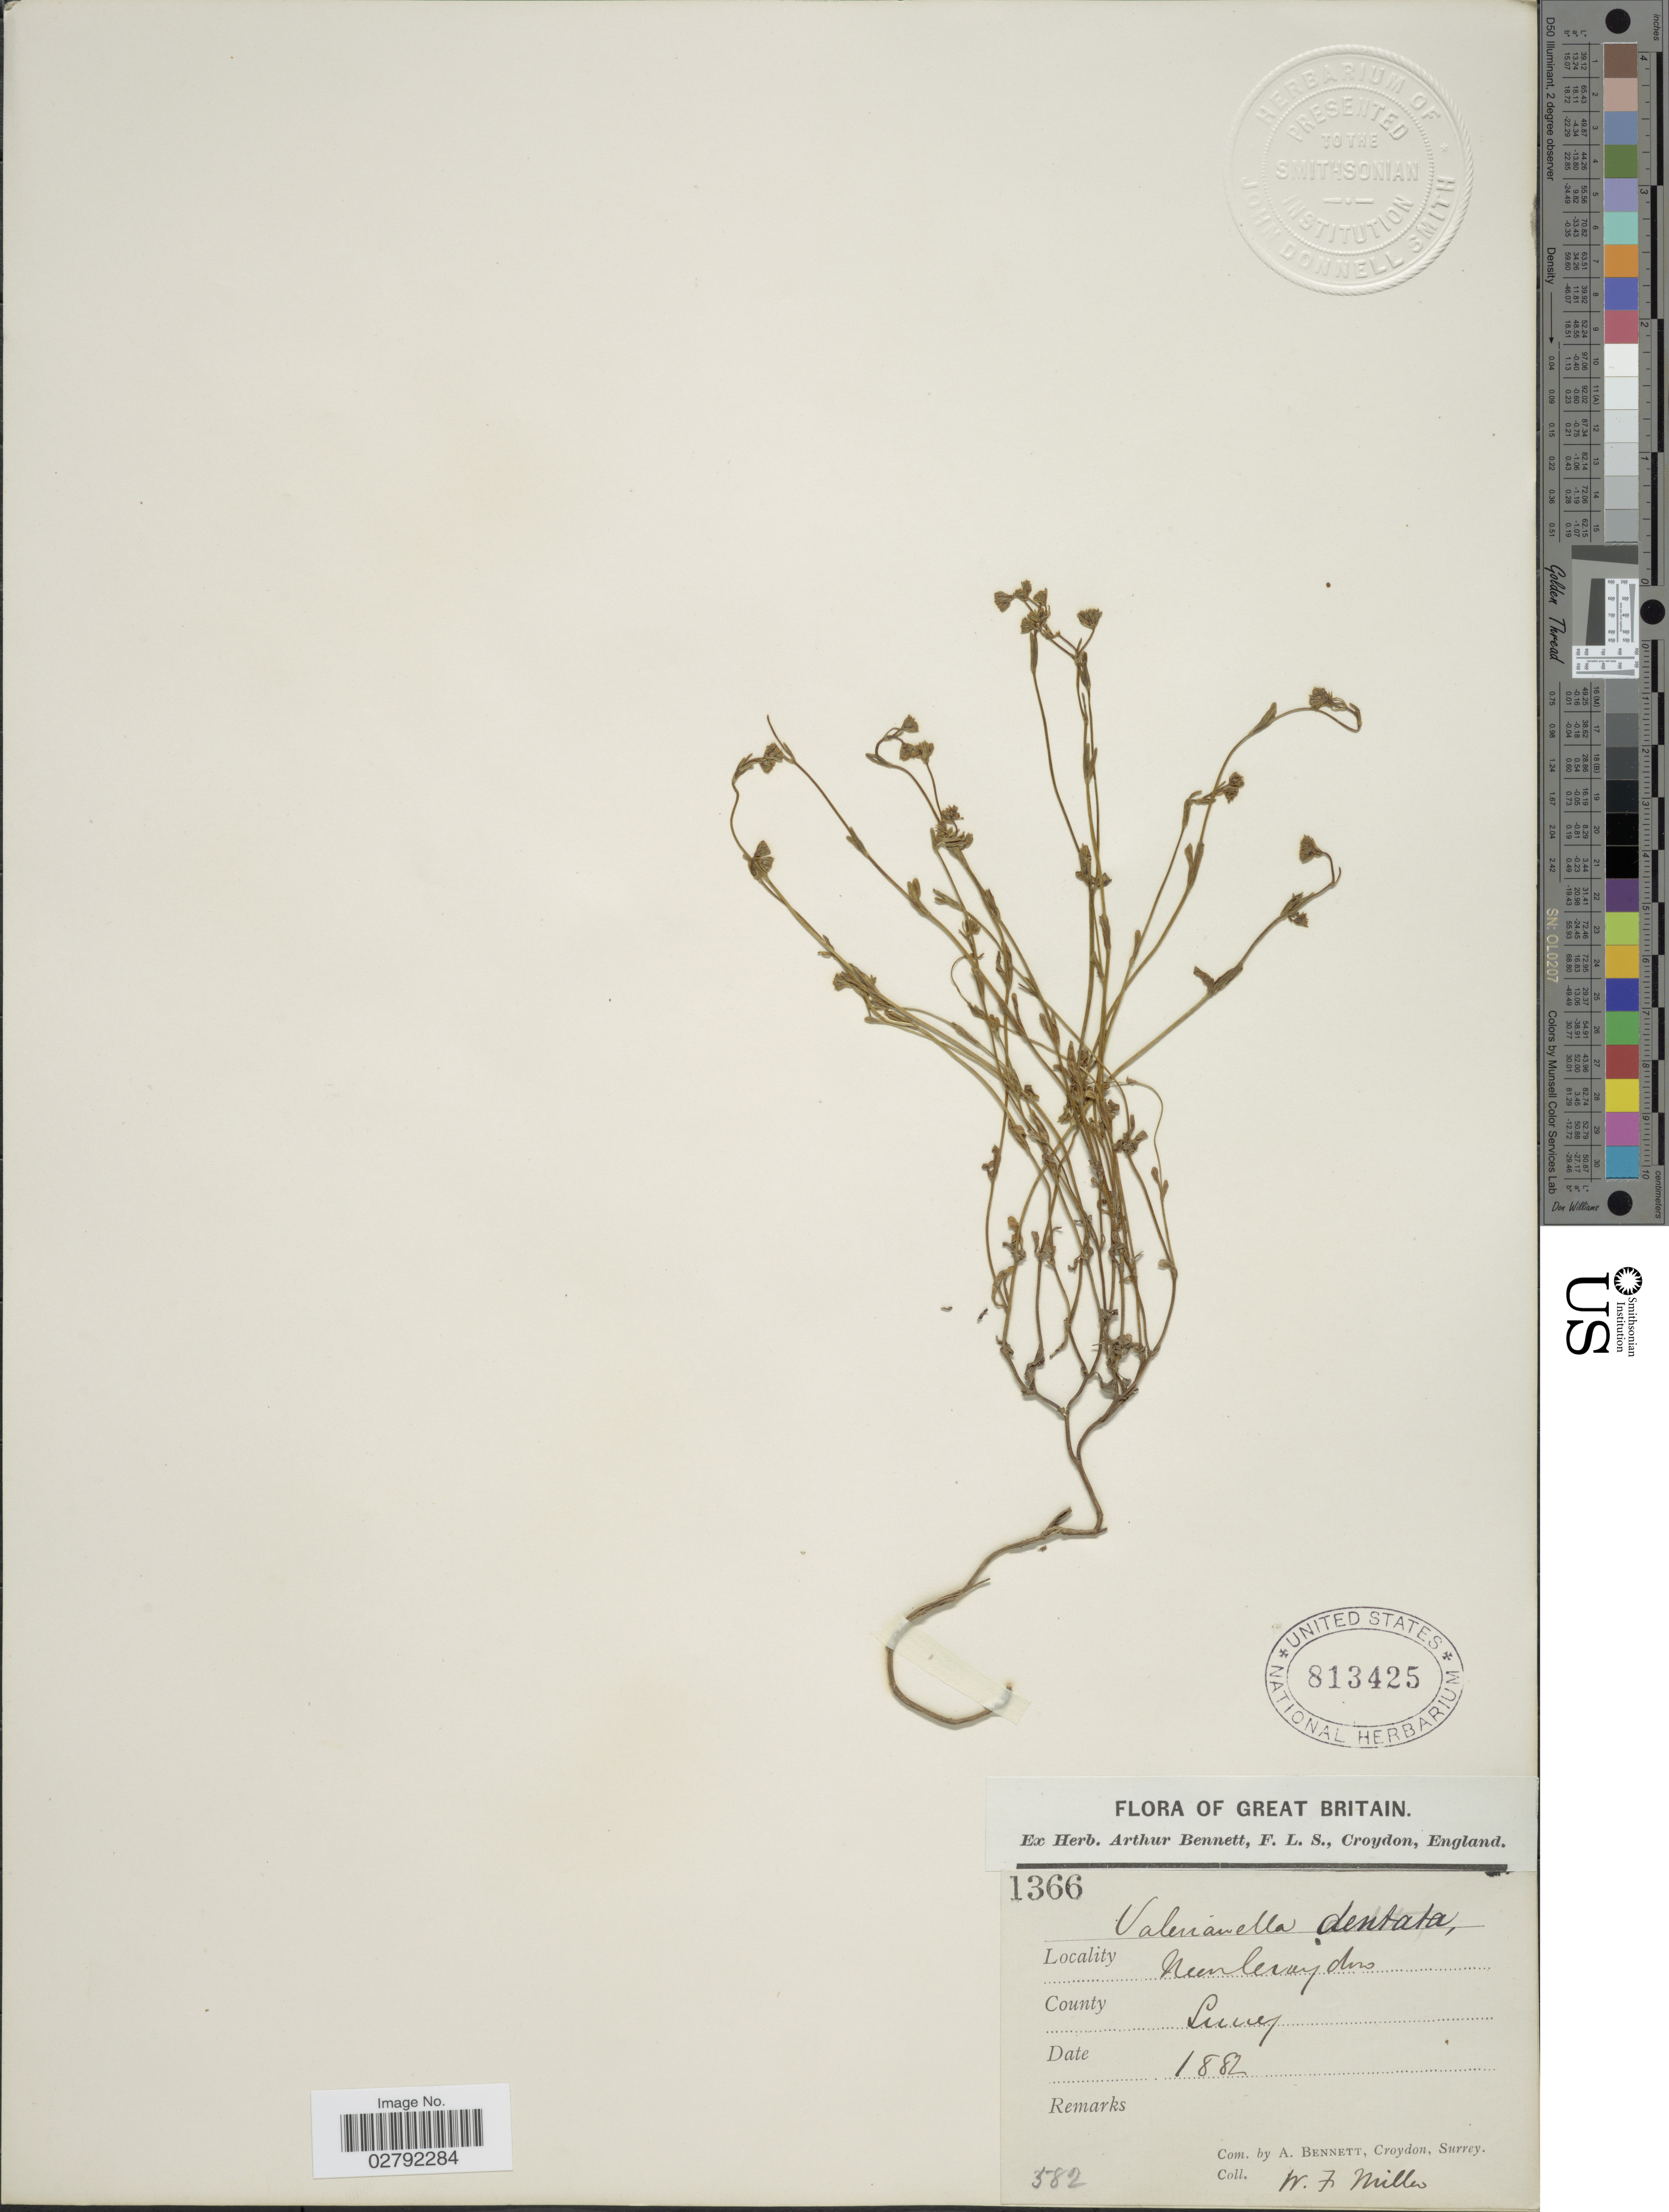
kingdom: Plantae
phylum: Tracheophyta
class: Magnoliopsida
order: Dipsacales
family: Caprifoliaceae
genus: Valerianella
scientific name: Valerianella dentata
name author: (L.) Pollich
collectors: W. Miller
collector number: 1366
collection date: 1882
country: United Kingdom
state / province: England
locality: Great Britain. Near Croydon. County: Surrey.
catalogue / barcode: US 813425